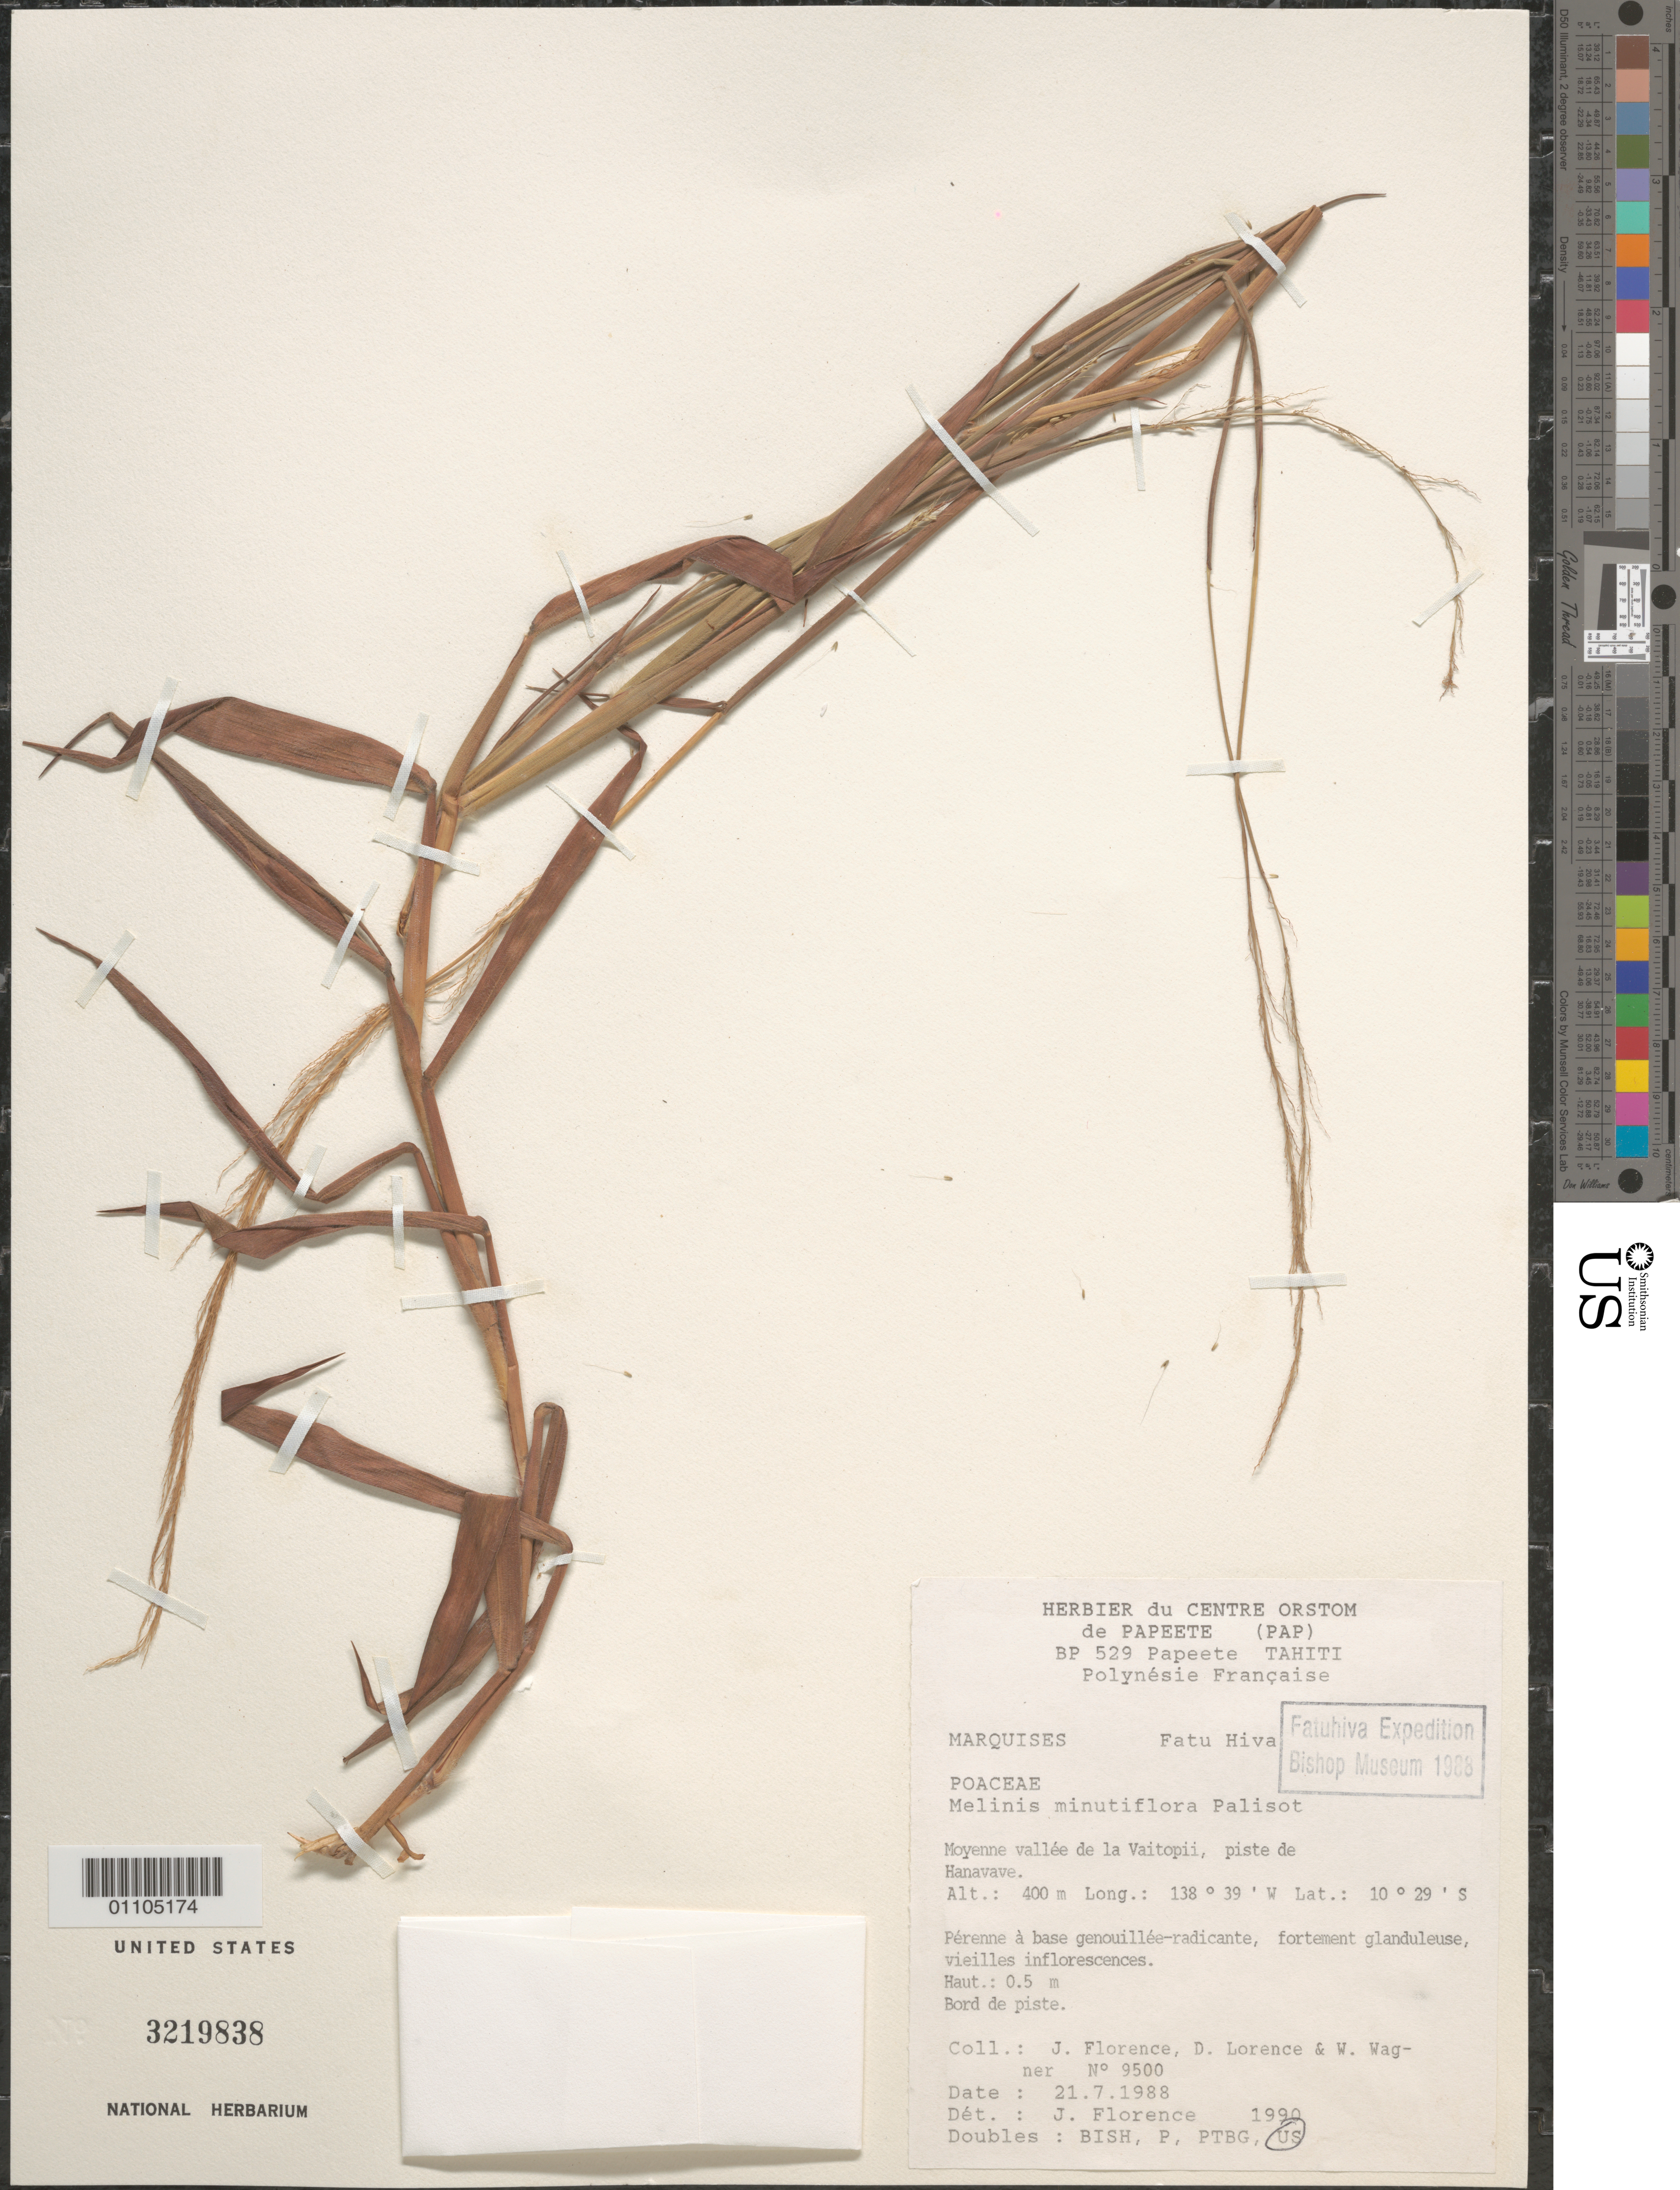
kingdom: Plantae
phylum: Tracheophyta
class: Liliopsida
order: Poales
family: Poaceae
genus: Melinis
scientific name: Melinis multiflora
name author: P. Beauv.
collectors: J. Florence, D. Lorence & W. L. Wagner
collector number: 9500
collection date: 1988-07-21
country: French Polynesia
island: Fatu Hiva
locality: Moyenne vallée de la Vaitopii, piste de Hanavave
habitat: Bord de piste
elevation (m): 400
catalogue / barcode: US 3219838